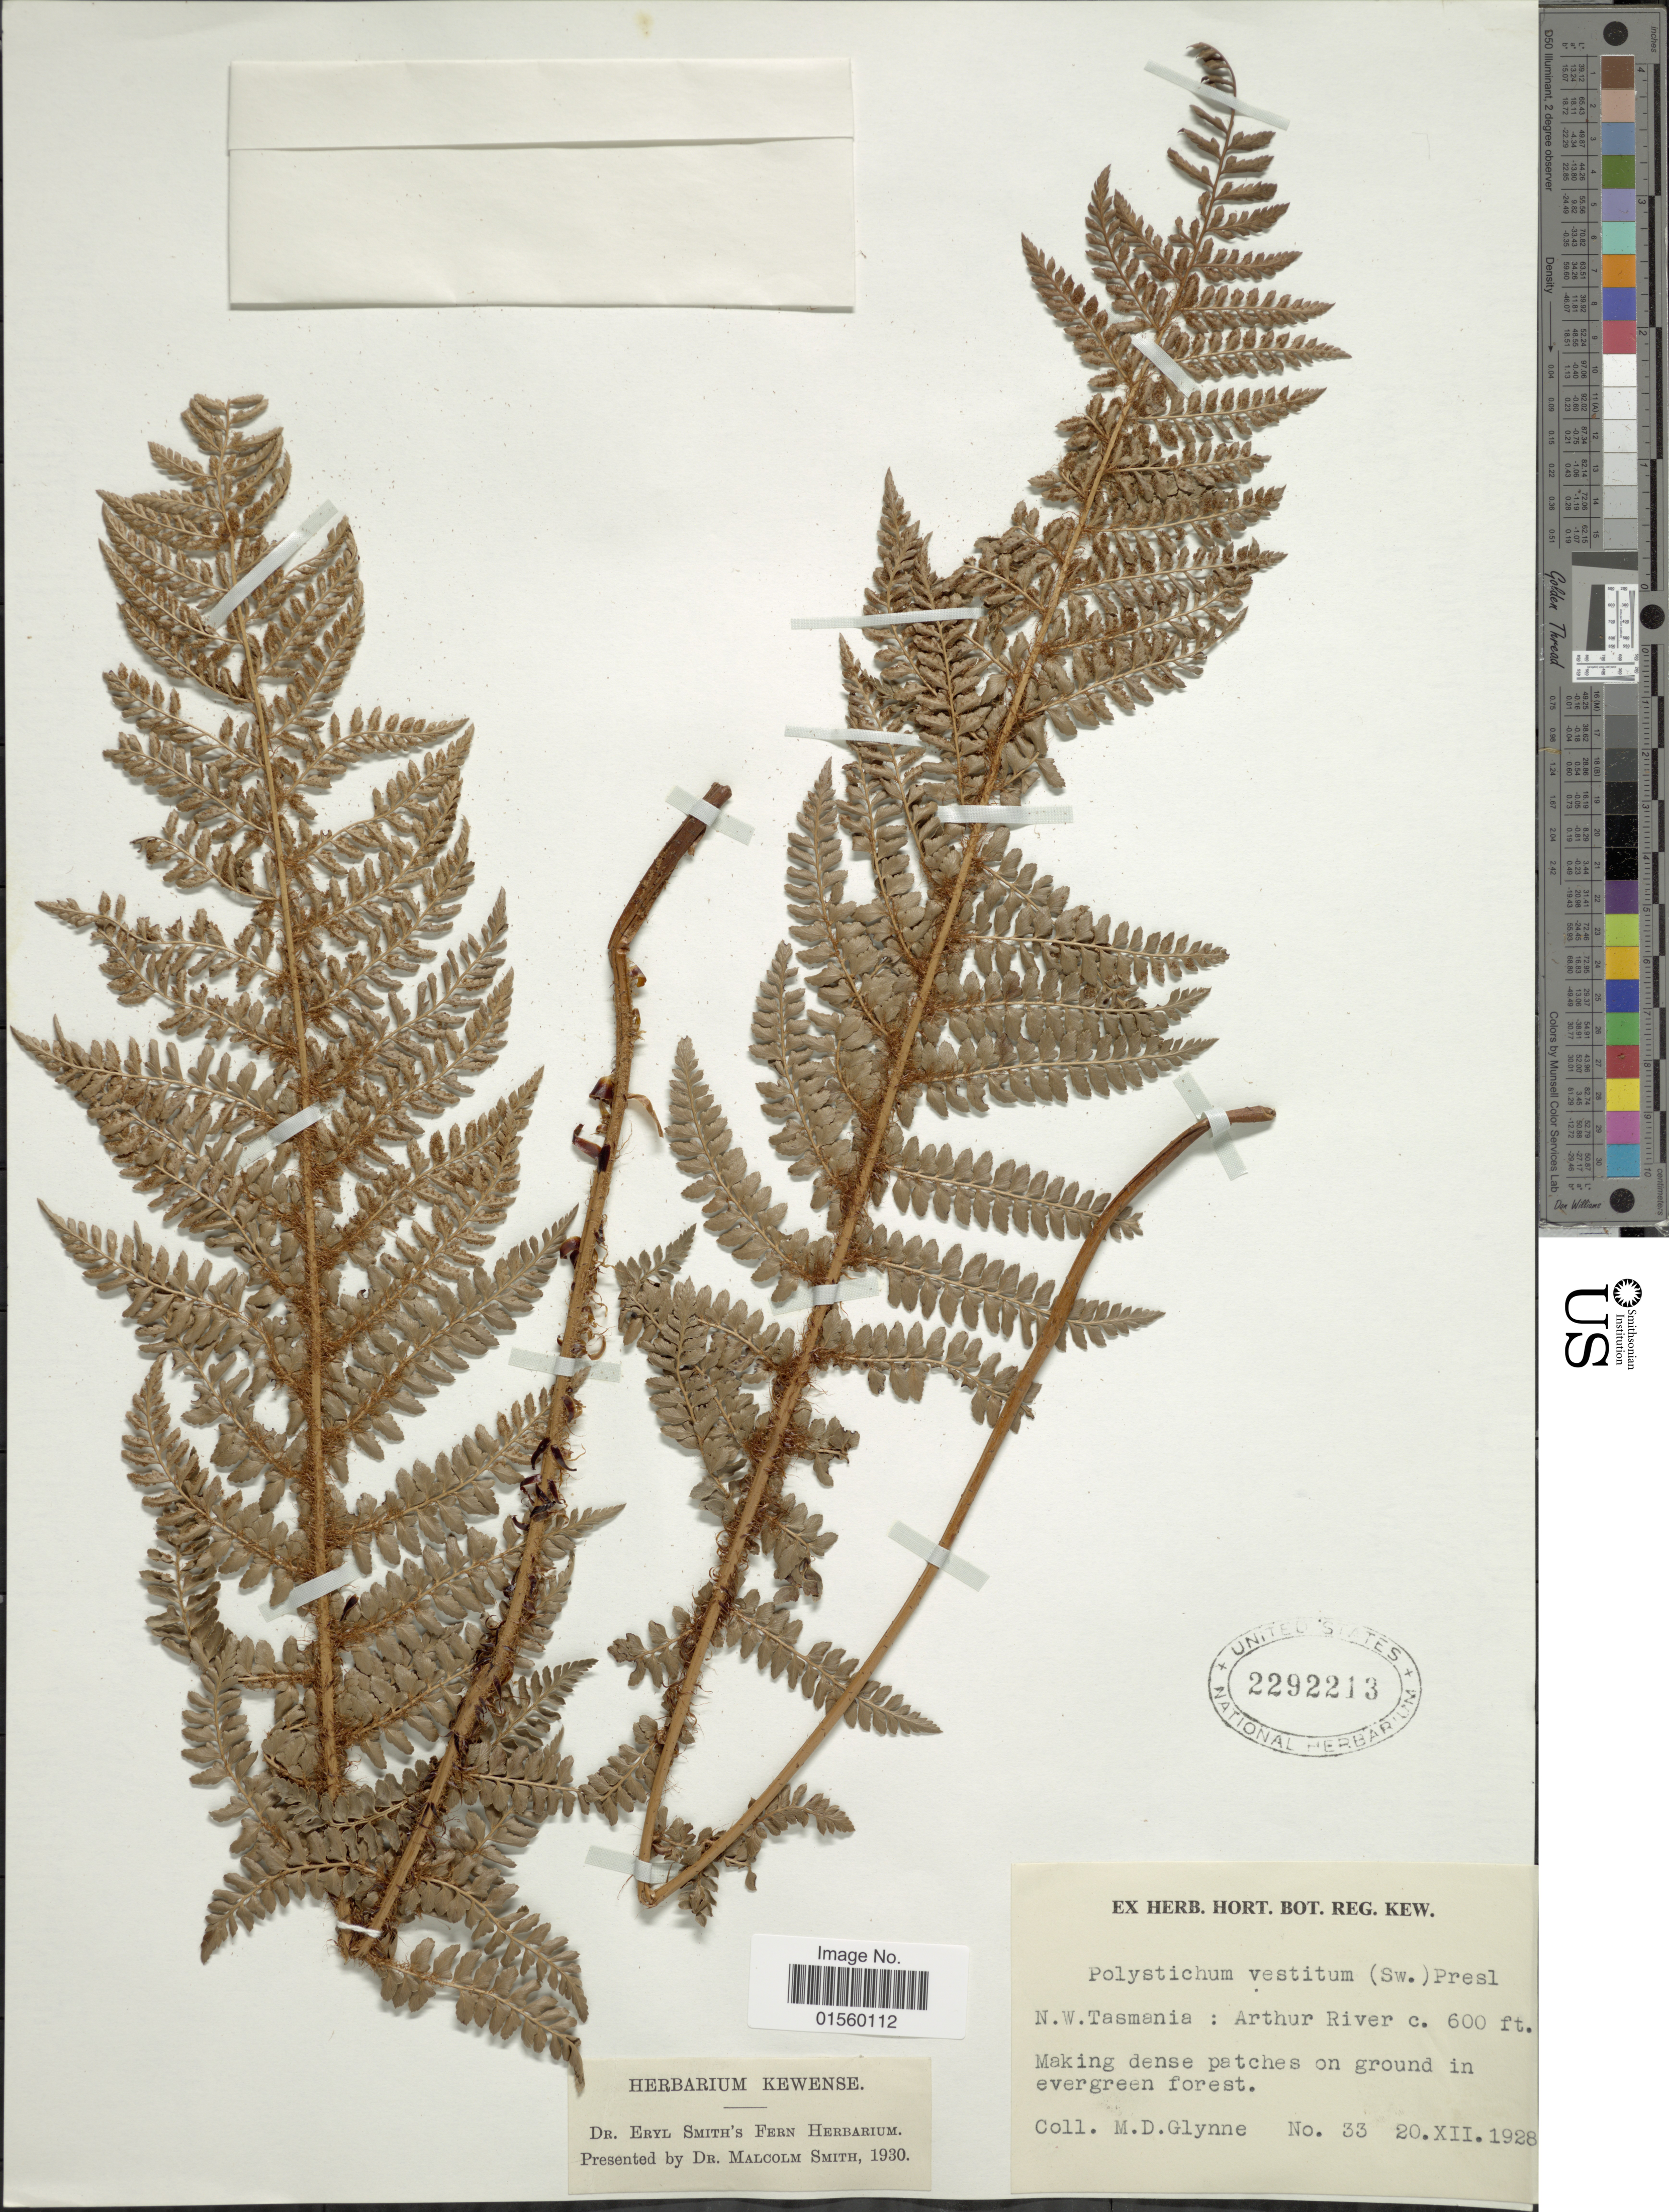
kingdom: Plantae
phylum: Tracheophyta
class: Polypodiopsida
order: Polypodiales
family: Dryopteridaceae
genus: Polystichum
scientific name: Polystichum vestitum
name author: (Sw.) C. Presl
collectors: M. Glynne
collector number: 33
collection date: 1928-12-20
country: Australia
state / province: Tasmania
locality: N.W. Tasmania: Arthur River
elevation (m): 183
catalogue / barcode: US 2292213